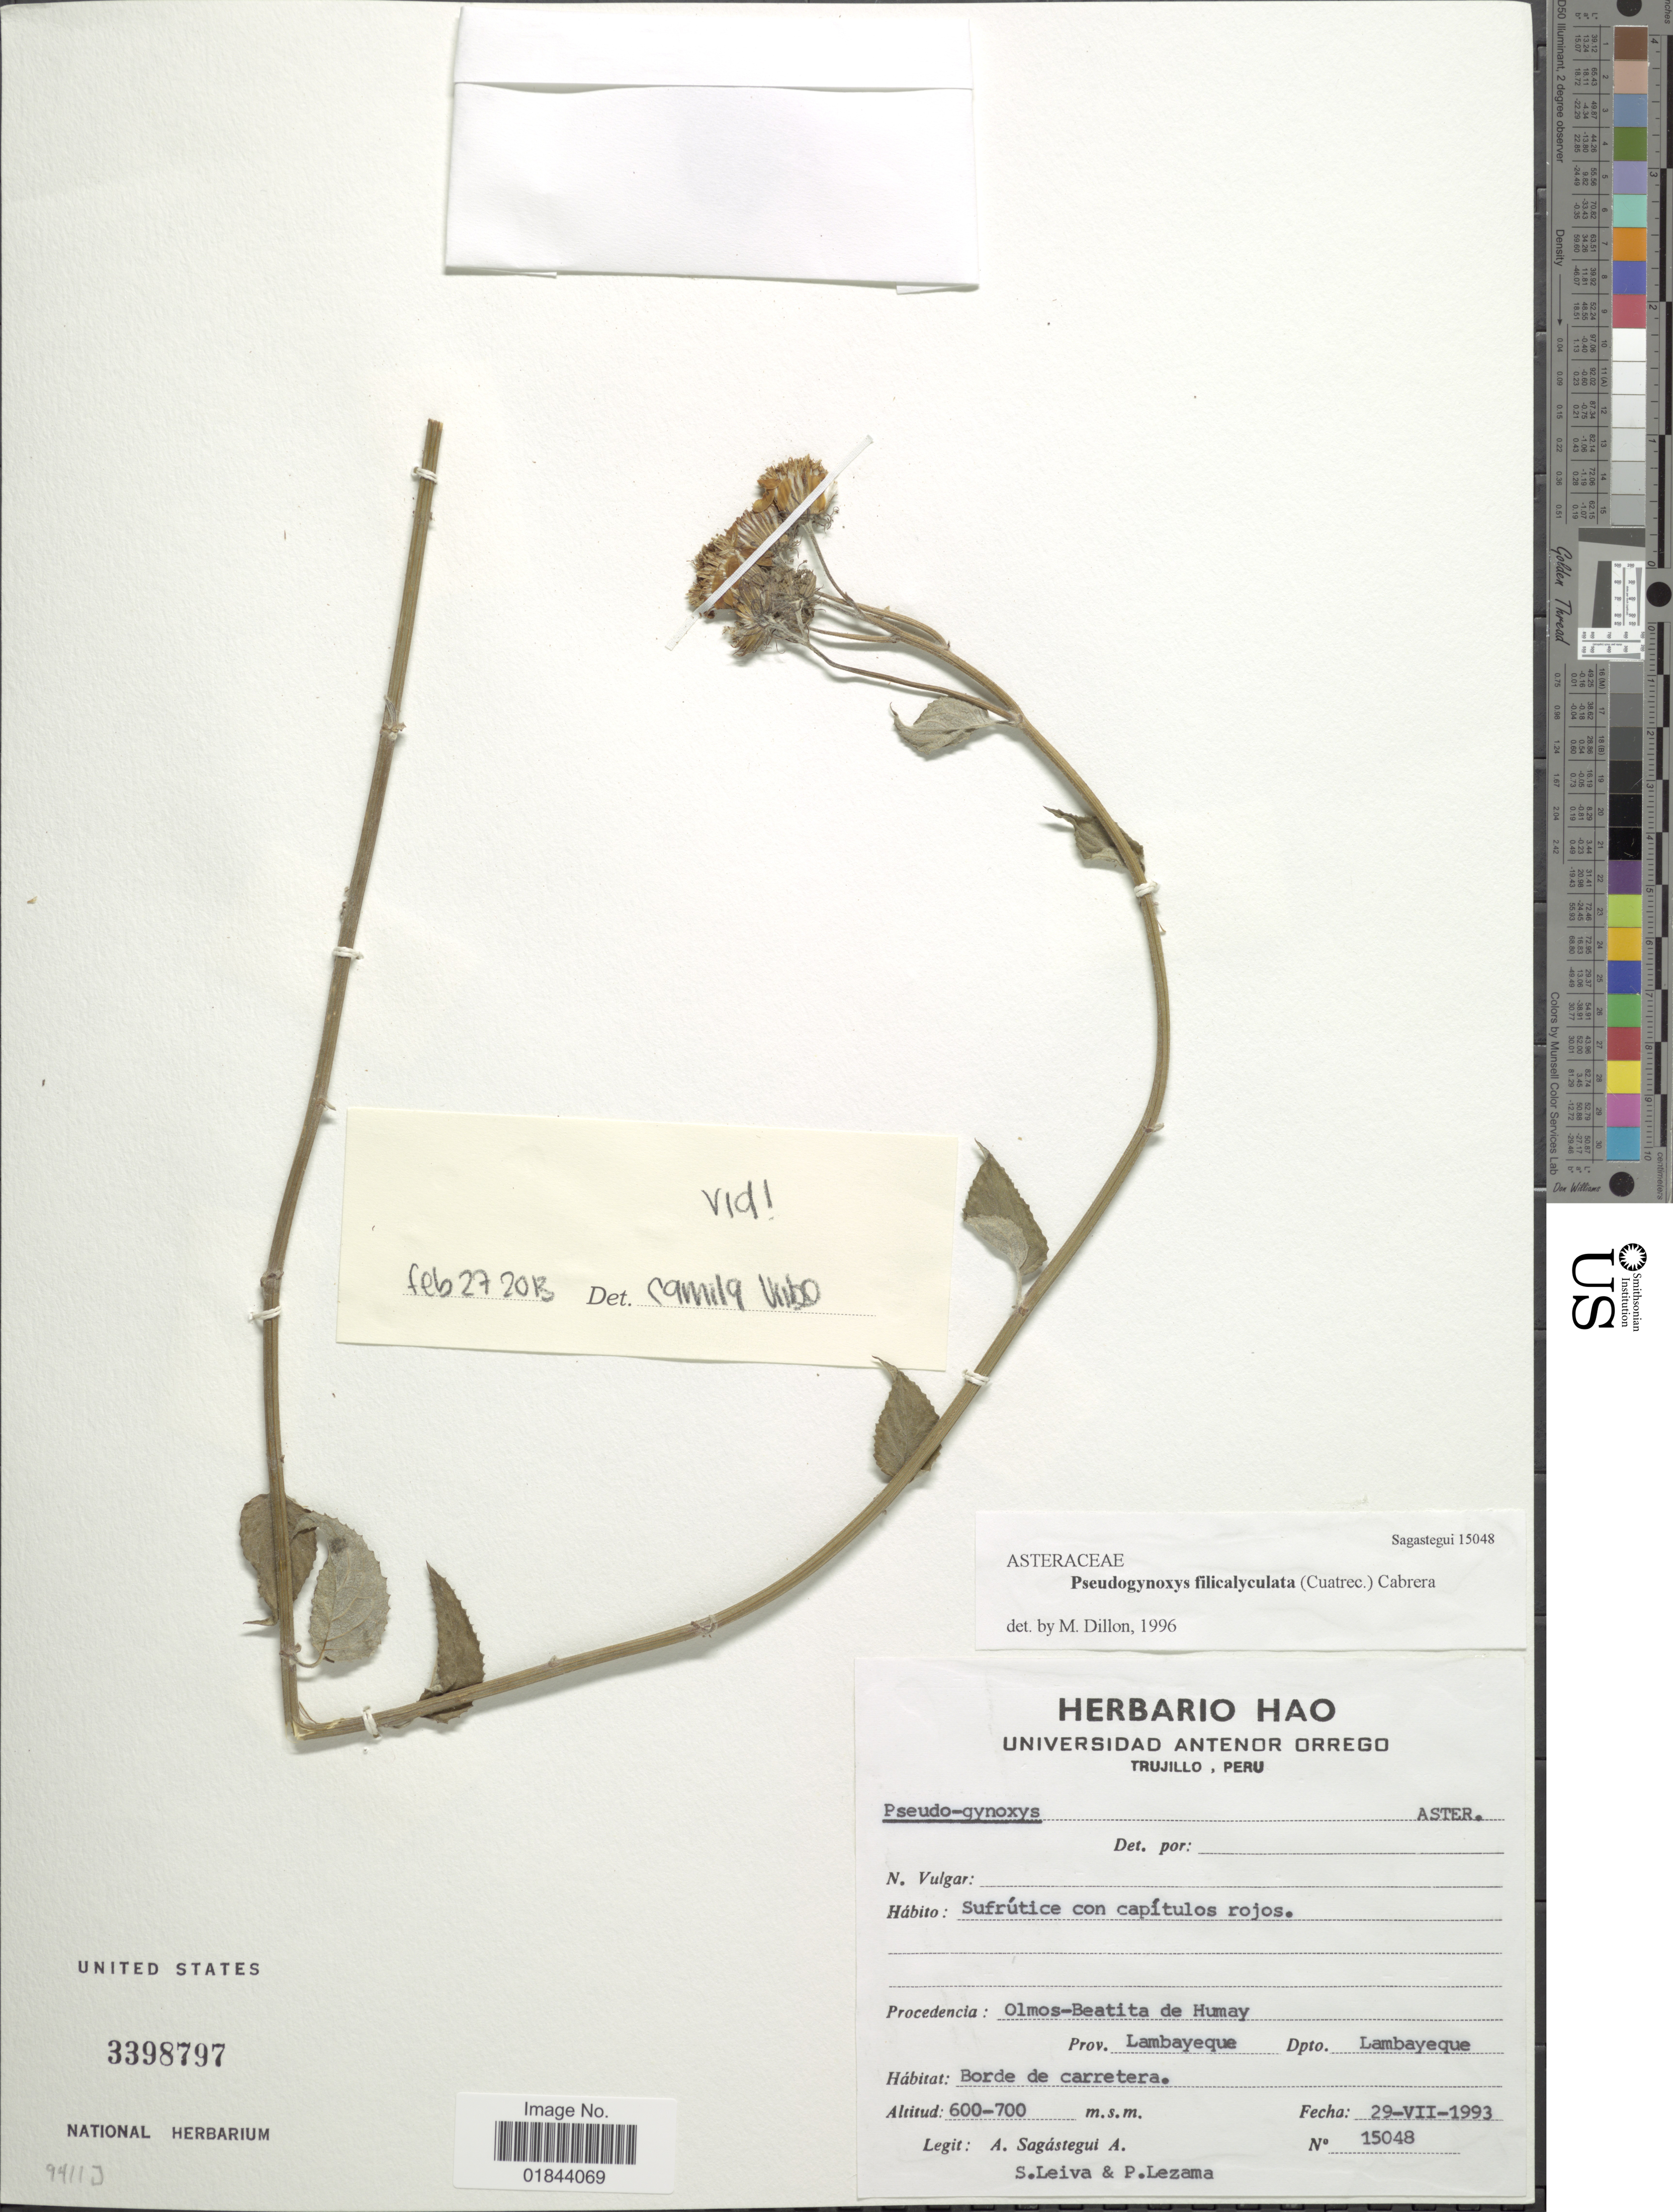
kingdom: Plantae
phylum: Tracheophyta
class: Magnoliopsida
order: Asterales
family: Asteraceae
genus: Pseudogynoxys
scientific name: Pseudogynoxys filicaliculata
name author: (Cuatrec.) Cuatrec.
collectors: A. Sagástegui A., S. Leiva & P. Lezama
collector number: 15048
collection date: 1993-07-29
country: Peru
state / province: Lambayeque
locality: Olmos-Beatita de Humay, Depto Lambayeque, Borde de carretera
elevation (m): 600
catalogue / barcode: US 3398797